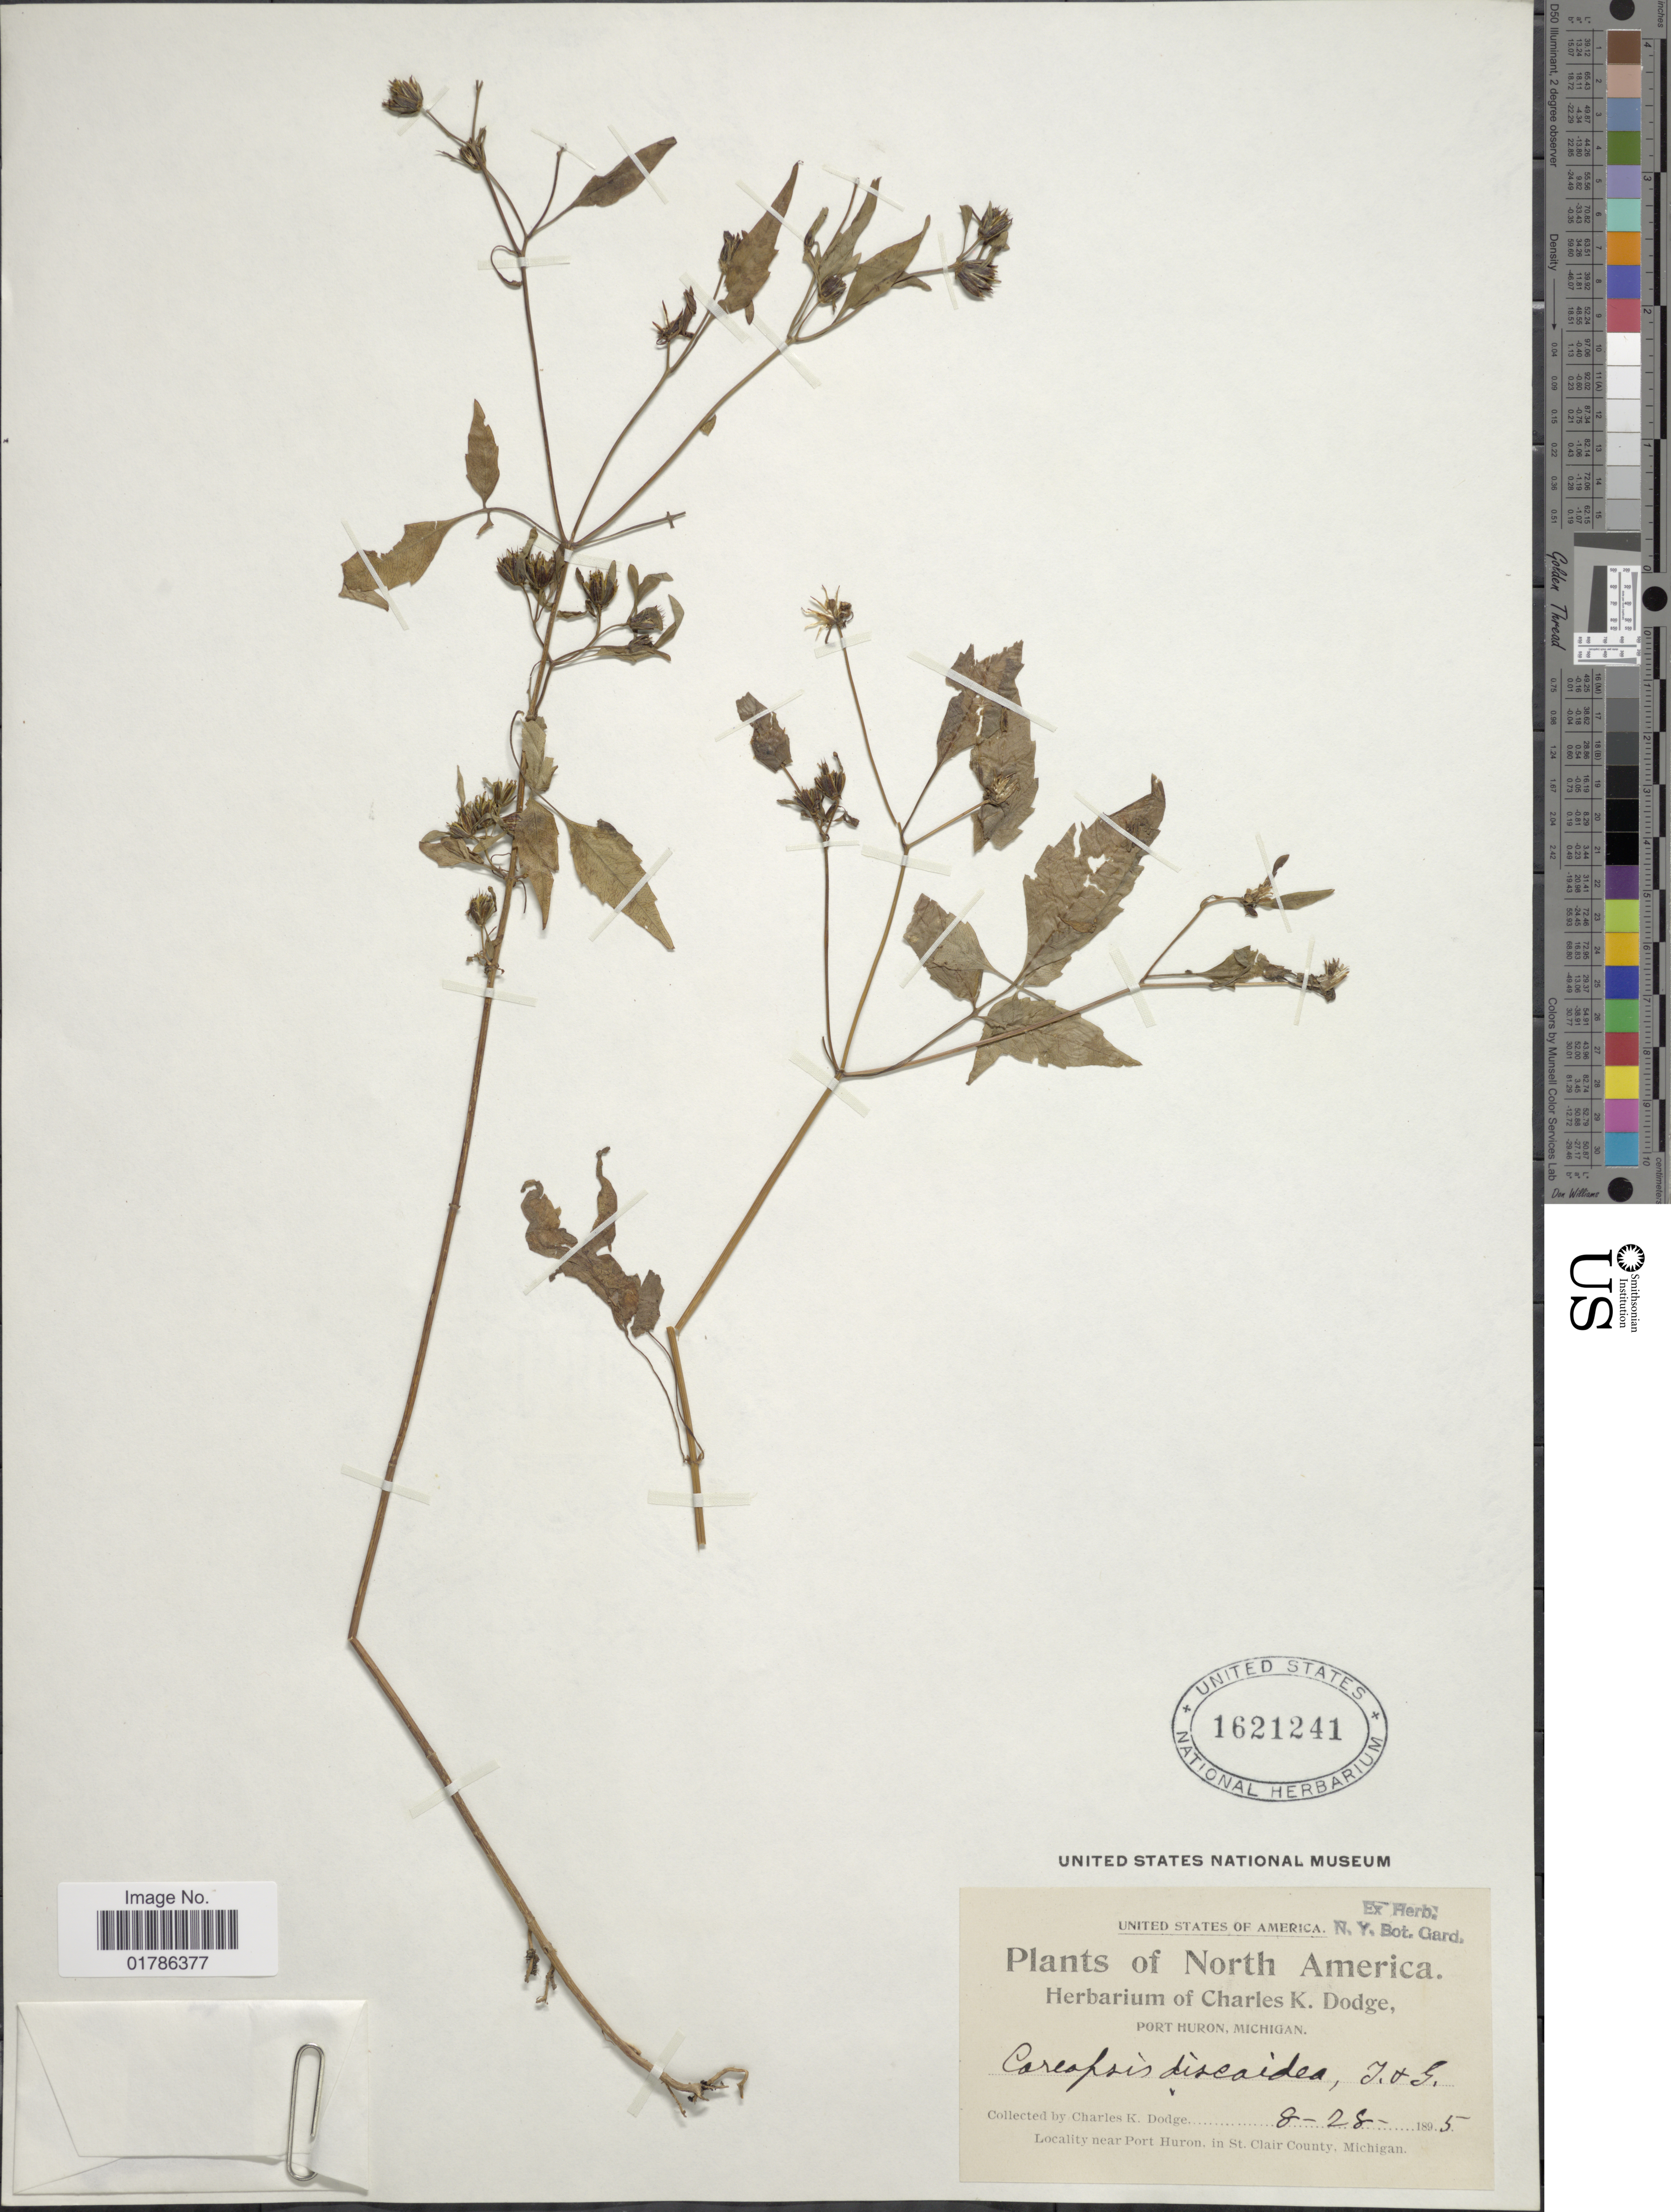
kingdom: Plantae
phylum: Tracheophyta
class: Magnoliopsida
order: Asterales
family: Asteraceae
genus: Bidens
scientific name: Bidens discoidea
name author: (Torr. & A. Gray) Britton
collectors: C. K. Dodge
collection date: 1895-08-28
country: United States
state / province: Michigan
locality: Near Port Huron, in St. Clair County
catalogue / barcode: US 1621241